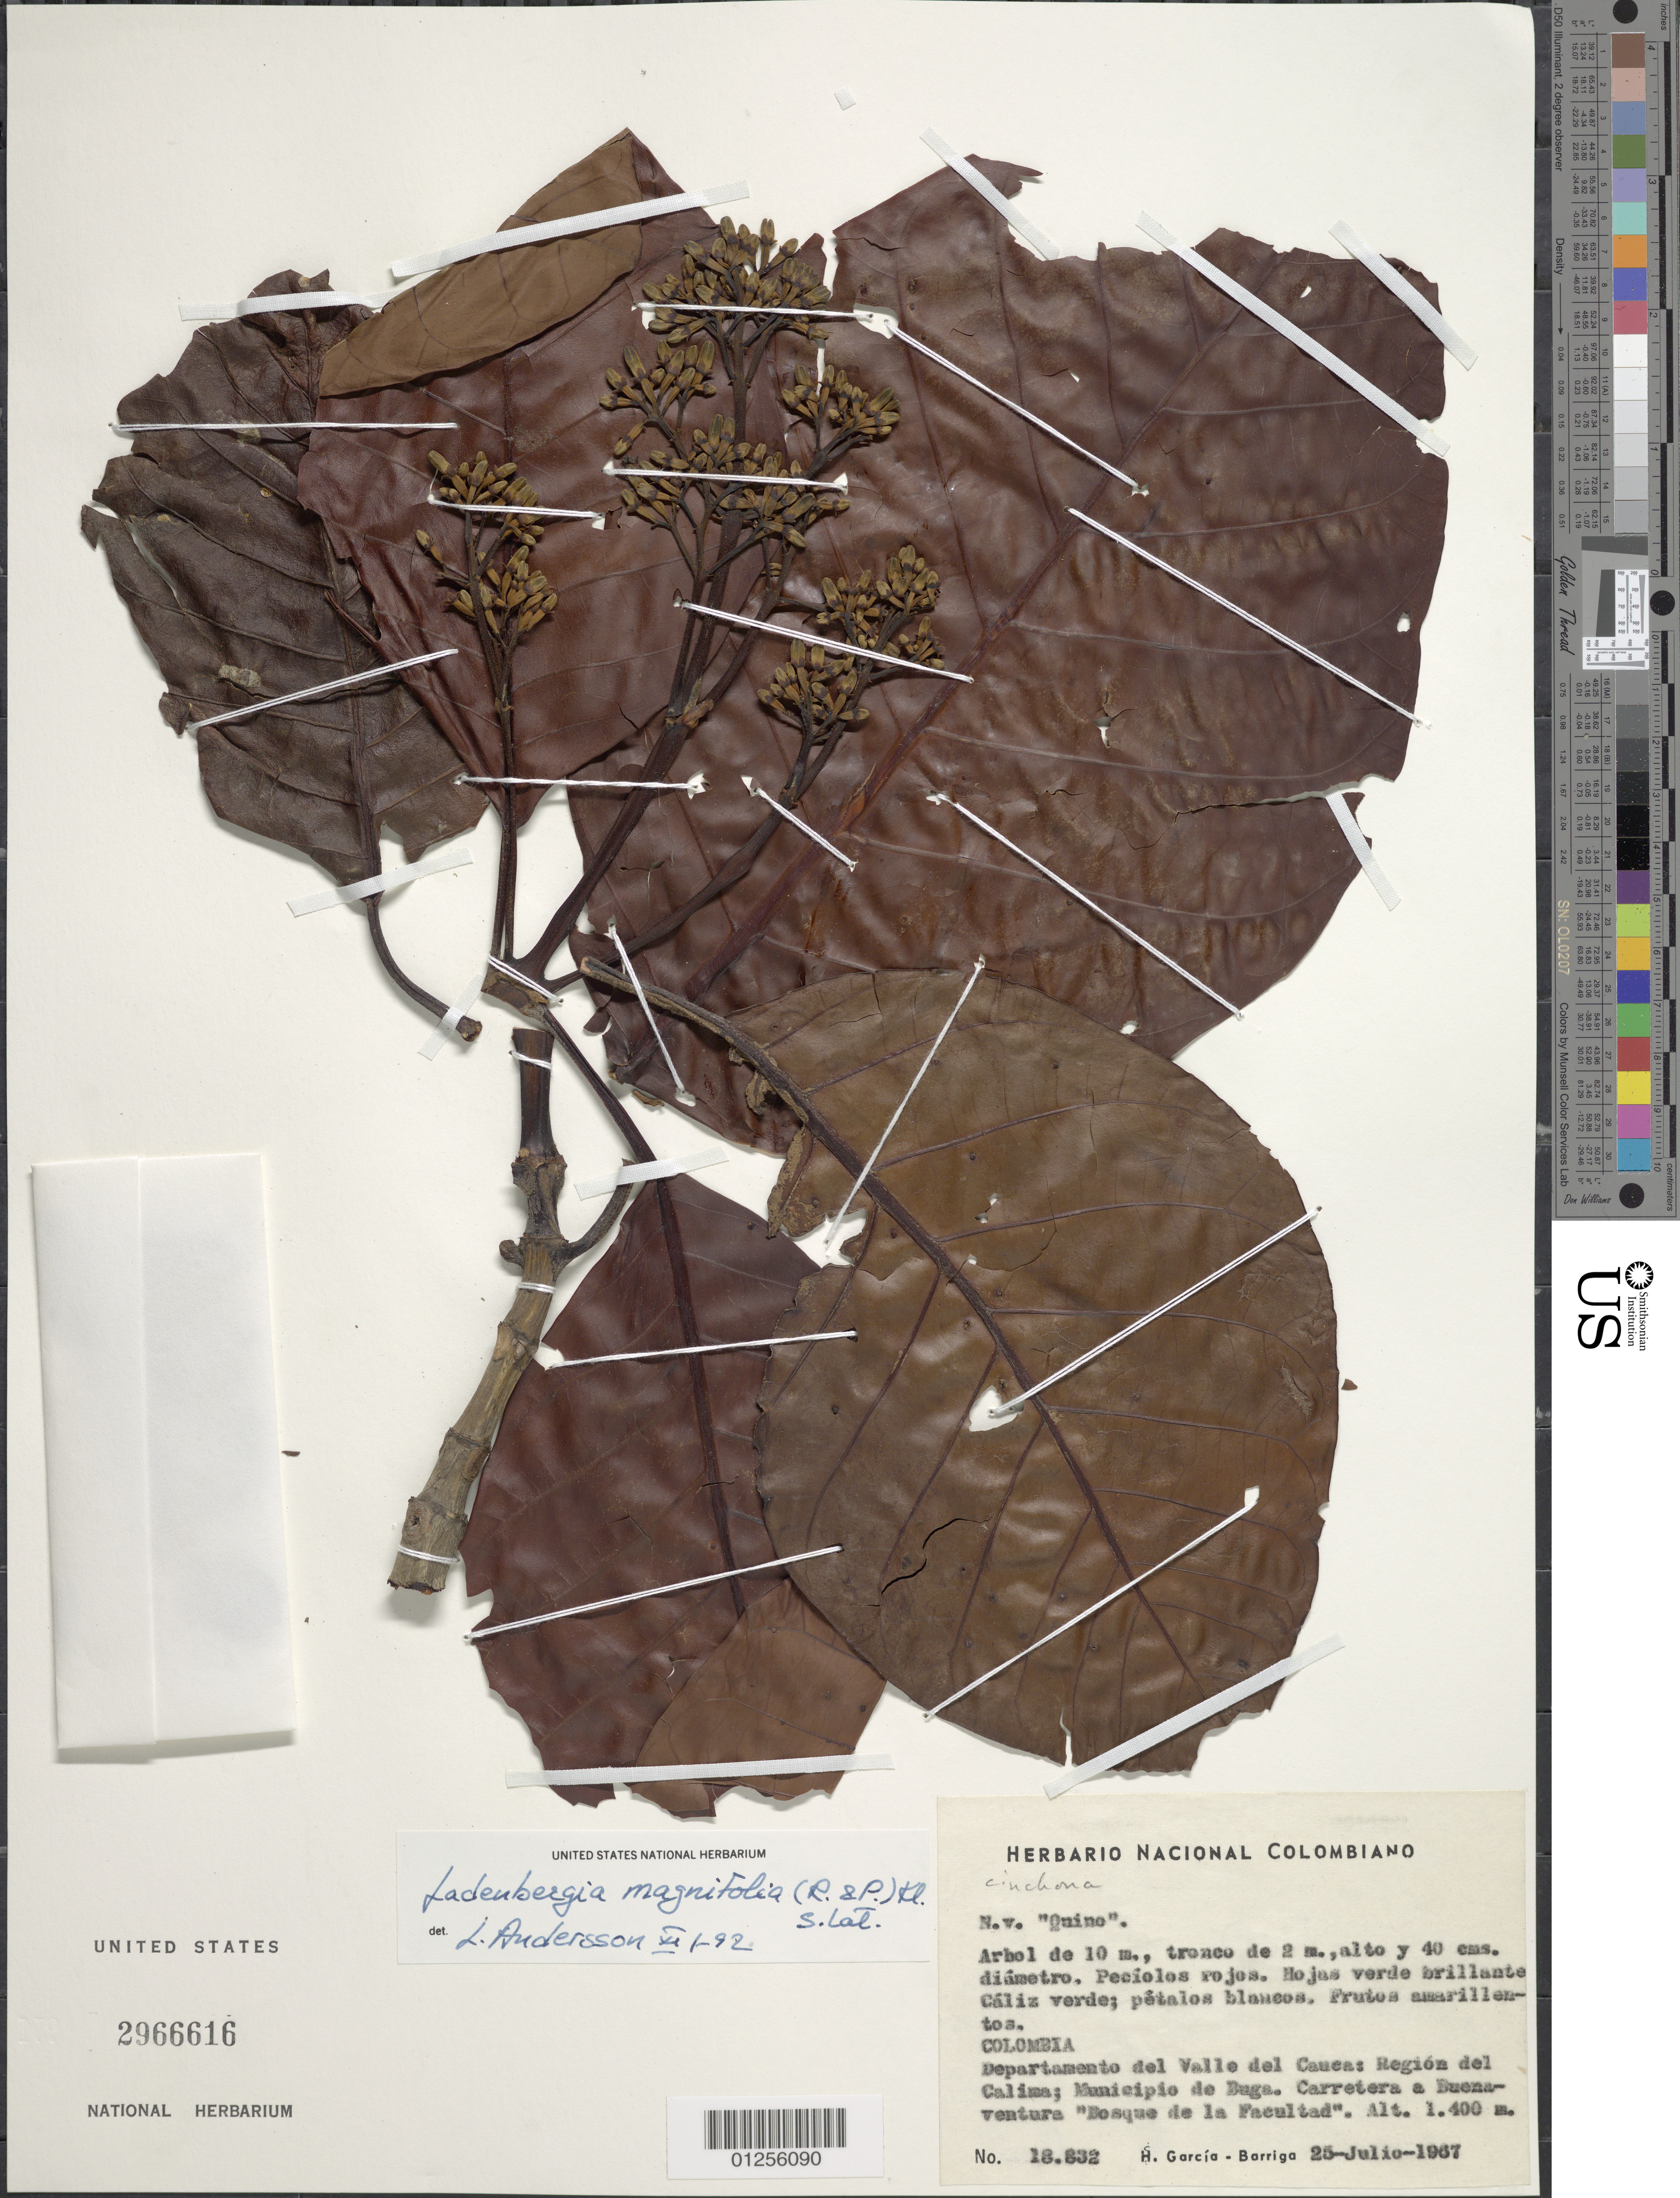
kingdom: Plantae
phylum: Tracheophyta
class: Magnoliopsida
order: Gentianales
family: Rubiaceae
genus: Ladenbergia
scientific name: Ladenbergia magnifolia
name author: (Ruiz & Pav.) Klotzsch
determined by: Andersson, [Bengt] Lennart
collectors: H. García Barriga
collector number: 18832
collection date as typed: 25 July 1967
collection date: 1967-07-25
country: Colombia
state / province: Cauca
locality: Region del Calima; Mun. de Buga. Carretera a Buenaventura. "Bosque de la Facultad"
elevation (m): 1400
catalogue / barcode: US 2966616